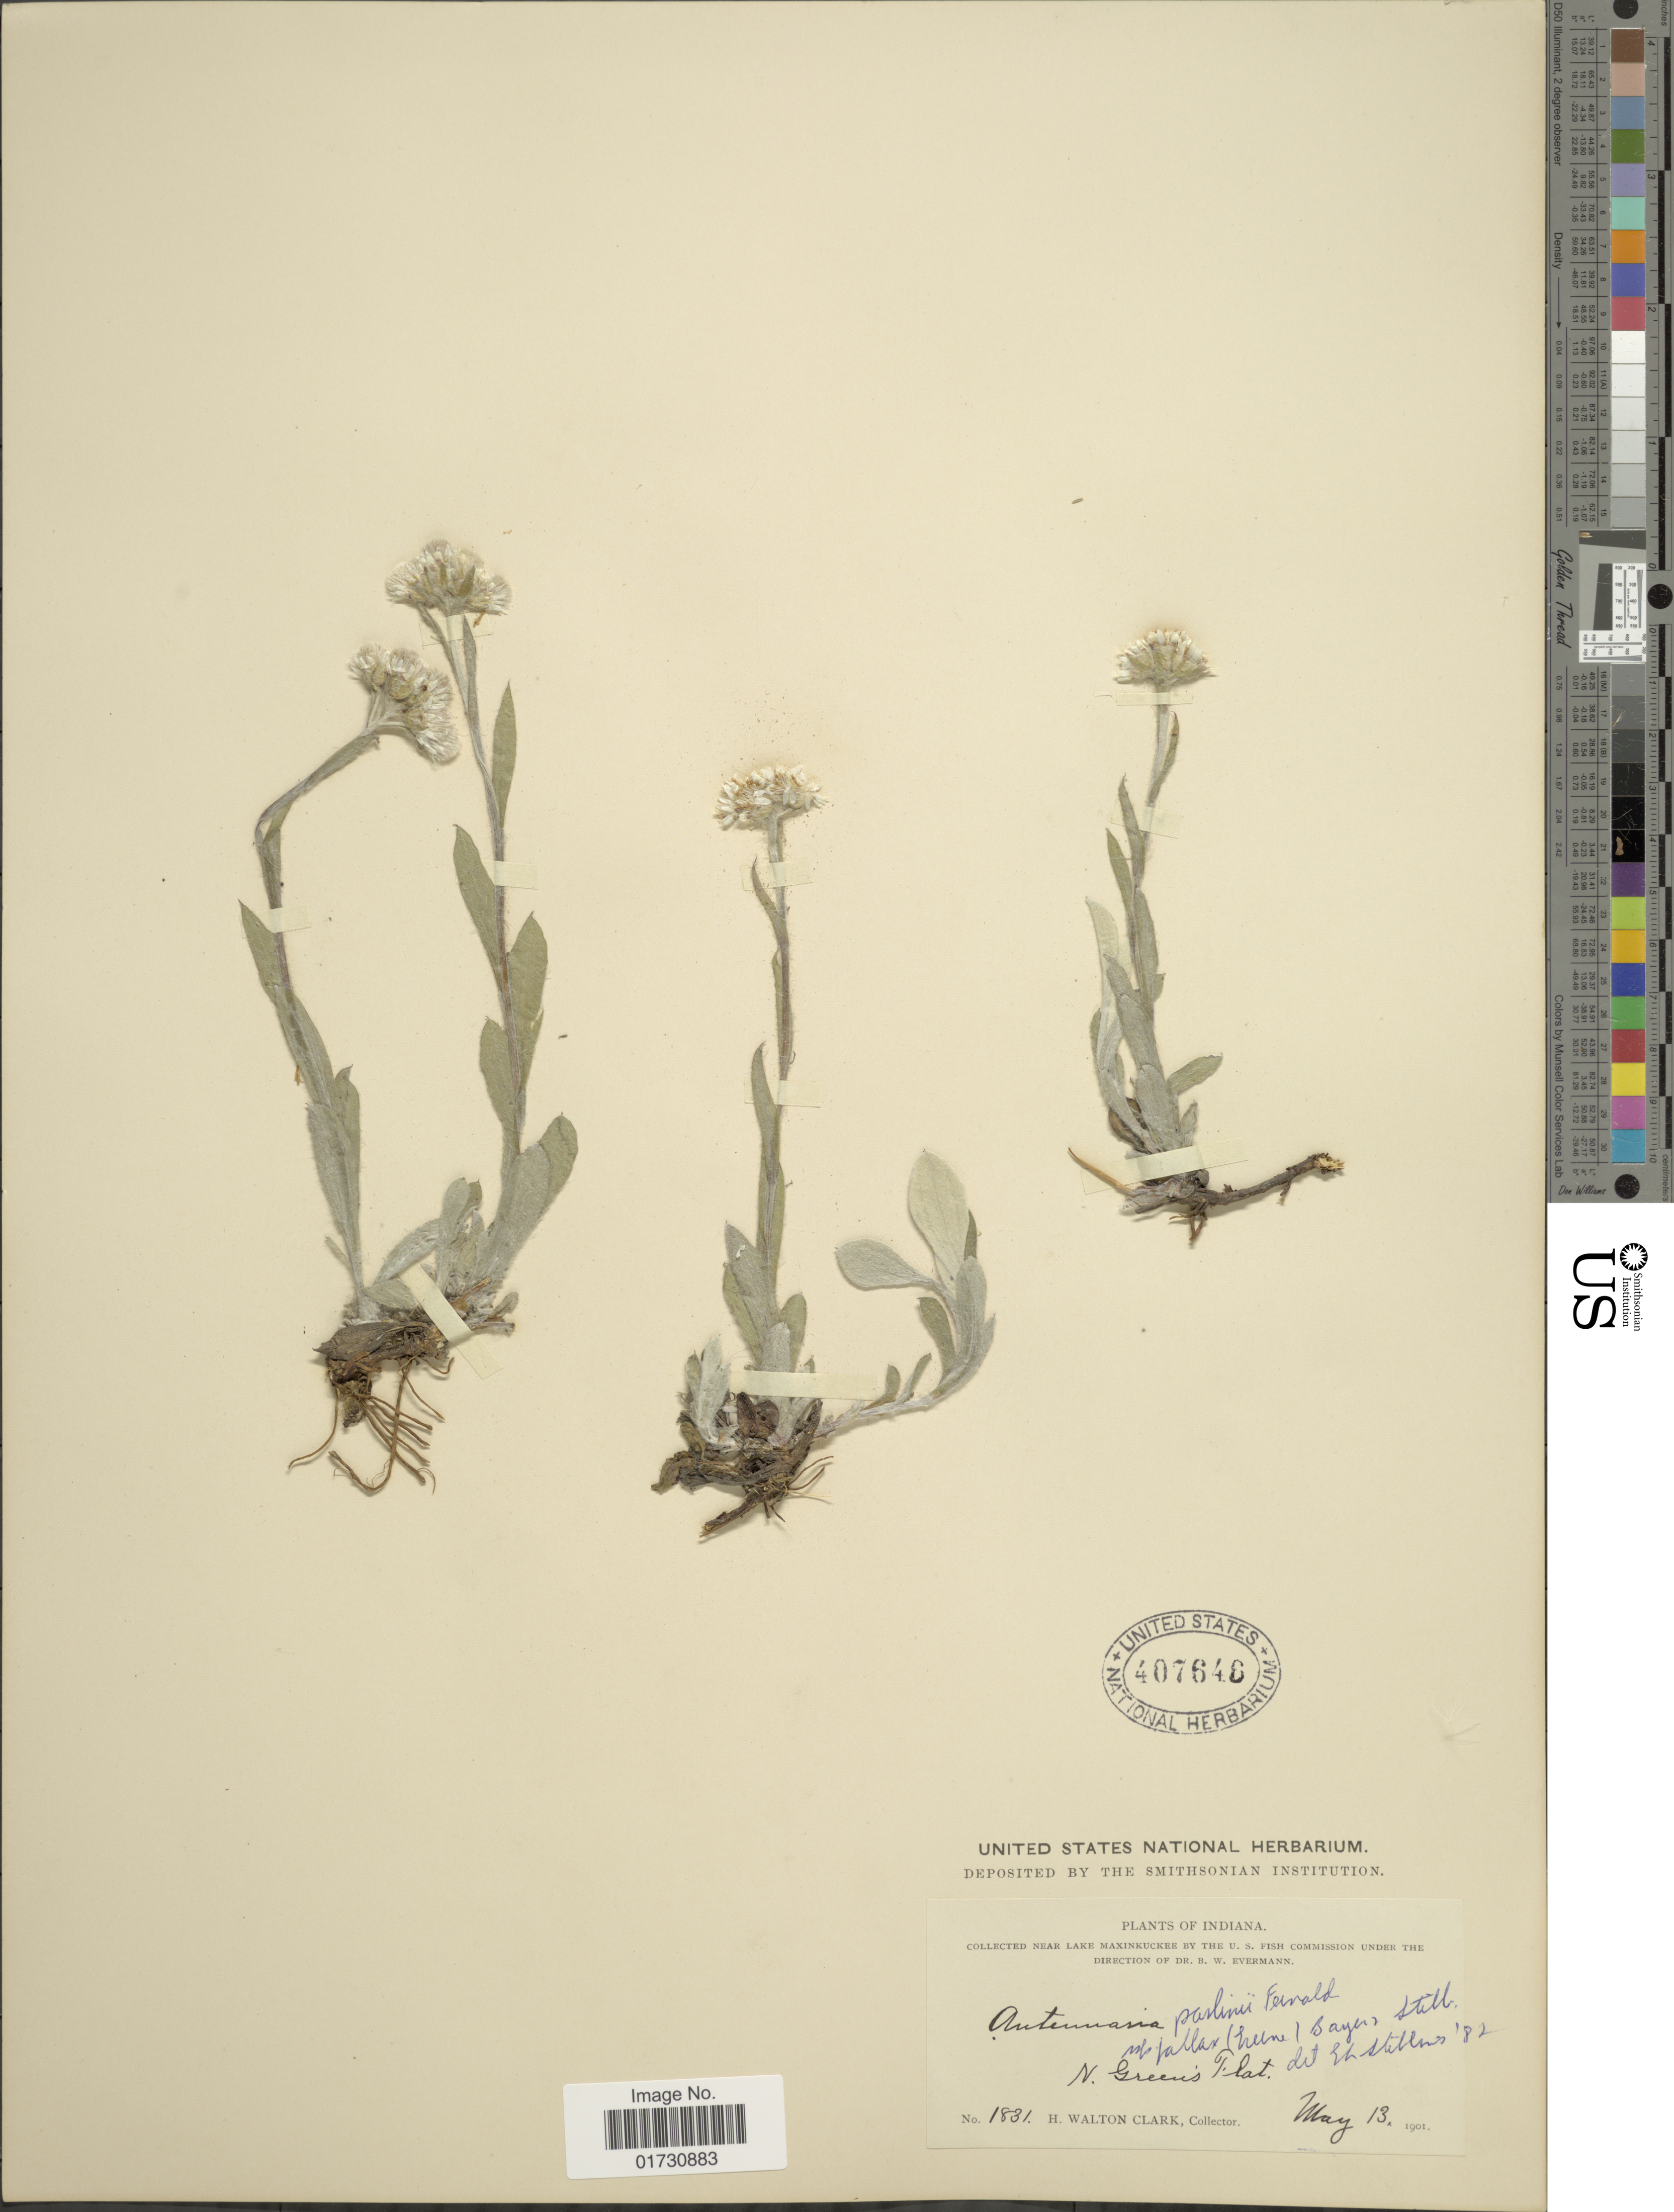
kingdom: Plantae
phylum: Tracheophyta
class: Magnoliopsida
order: Asterales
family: Asteraceae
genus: Antennaria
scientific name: Antennaria fallax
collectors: H. W. Clark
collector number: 1831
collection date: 1901-05-13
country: United States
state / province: Indiana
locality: Near Lake Maxinkuckee, N;. Greenis Flat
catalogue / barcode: US 407648